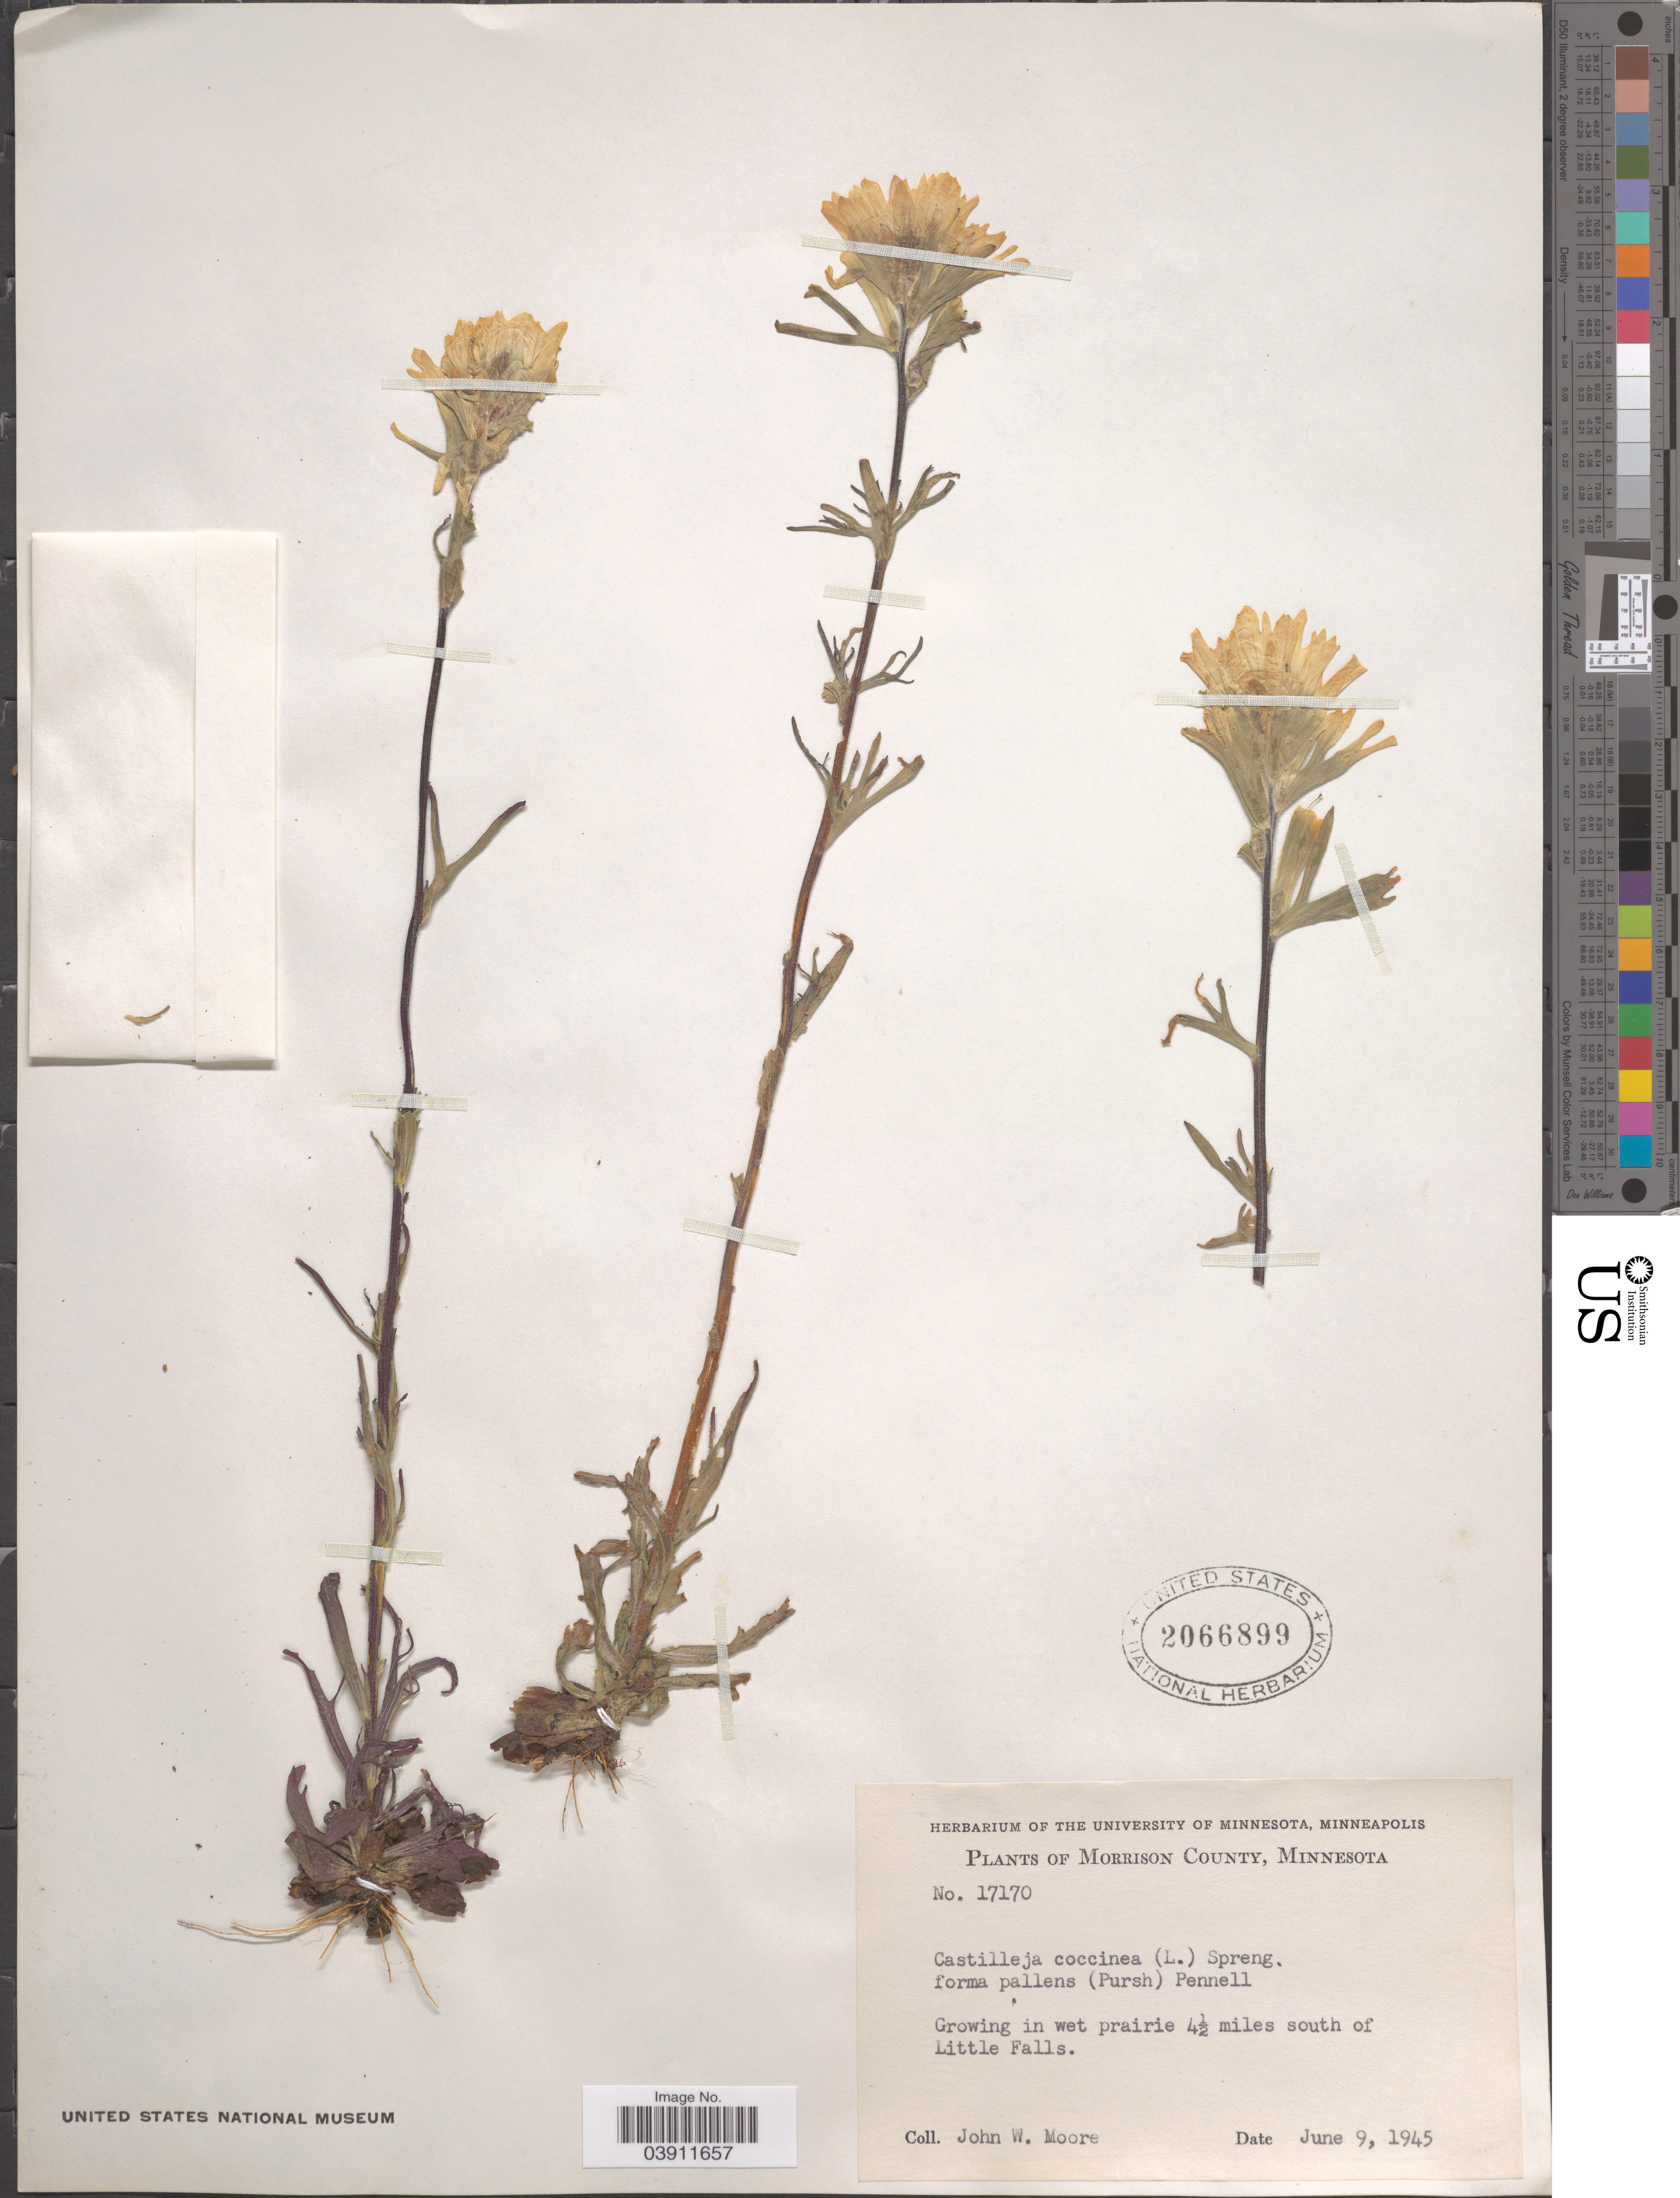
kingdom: Plantae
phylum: Tracheophyta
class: Magnoliopsida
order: Lamiales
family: Orobanchaceae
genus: Castilleja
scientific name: Castilleja coccinea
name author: (L.) Spreng.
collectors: J. Moore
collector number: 17170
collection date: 1945-06-09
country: United States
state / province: Minnesota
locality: Morrison County. 4½ miles south of Little Falls.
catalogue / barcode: US 2066899